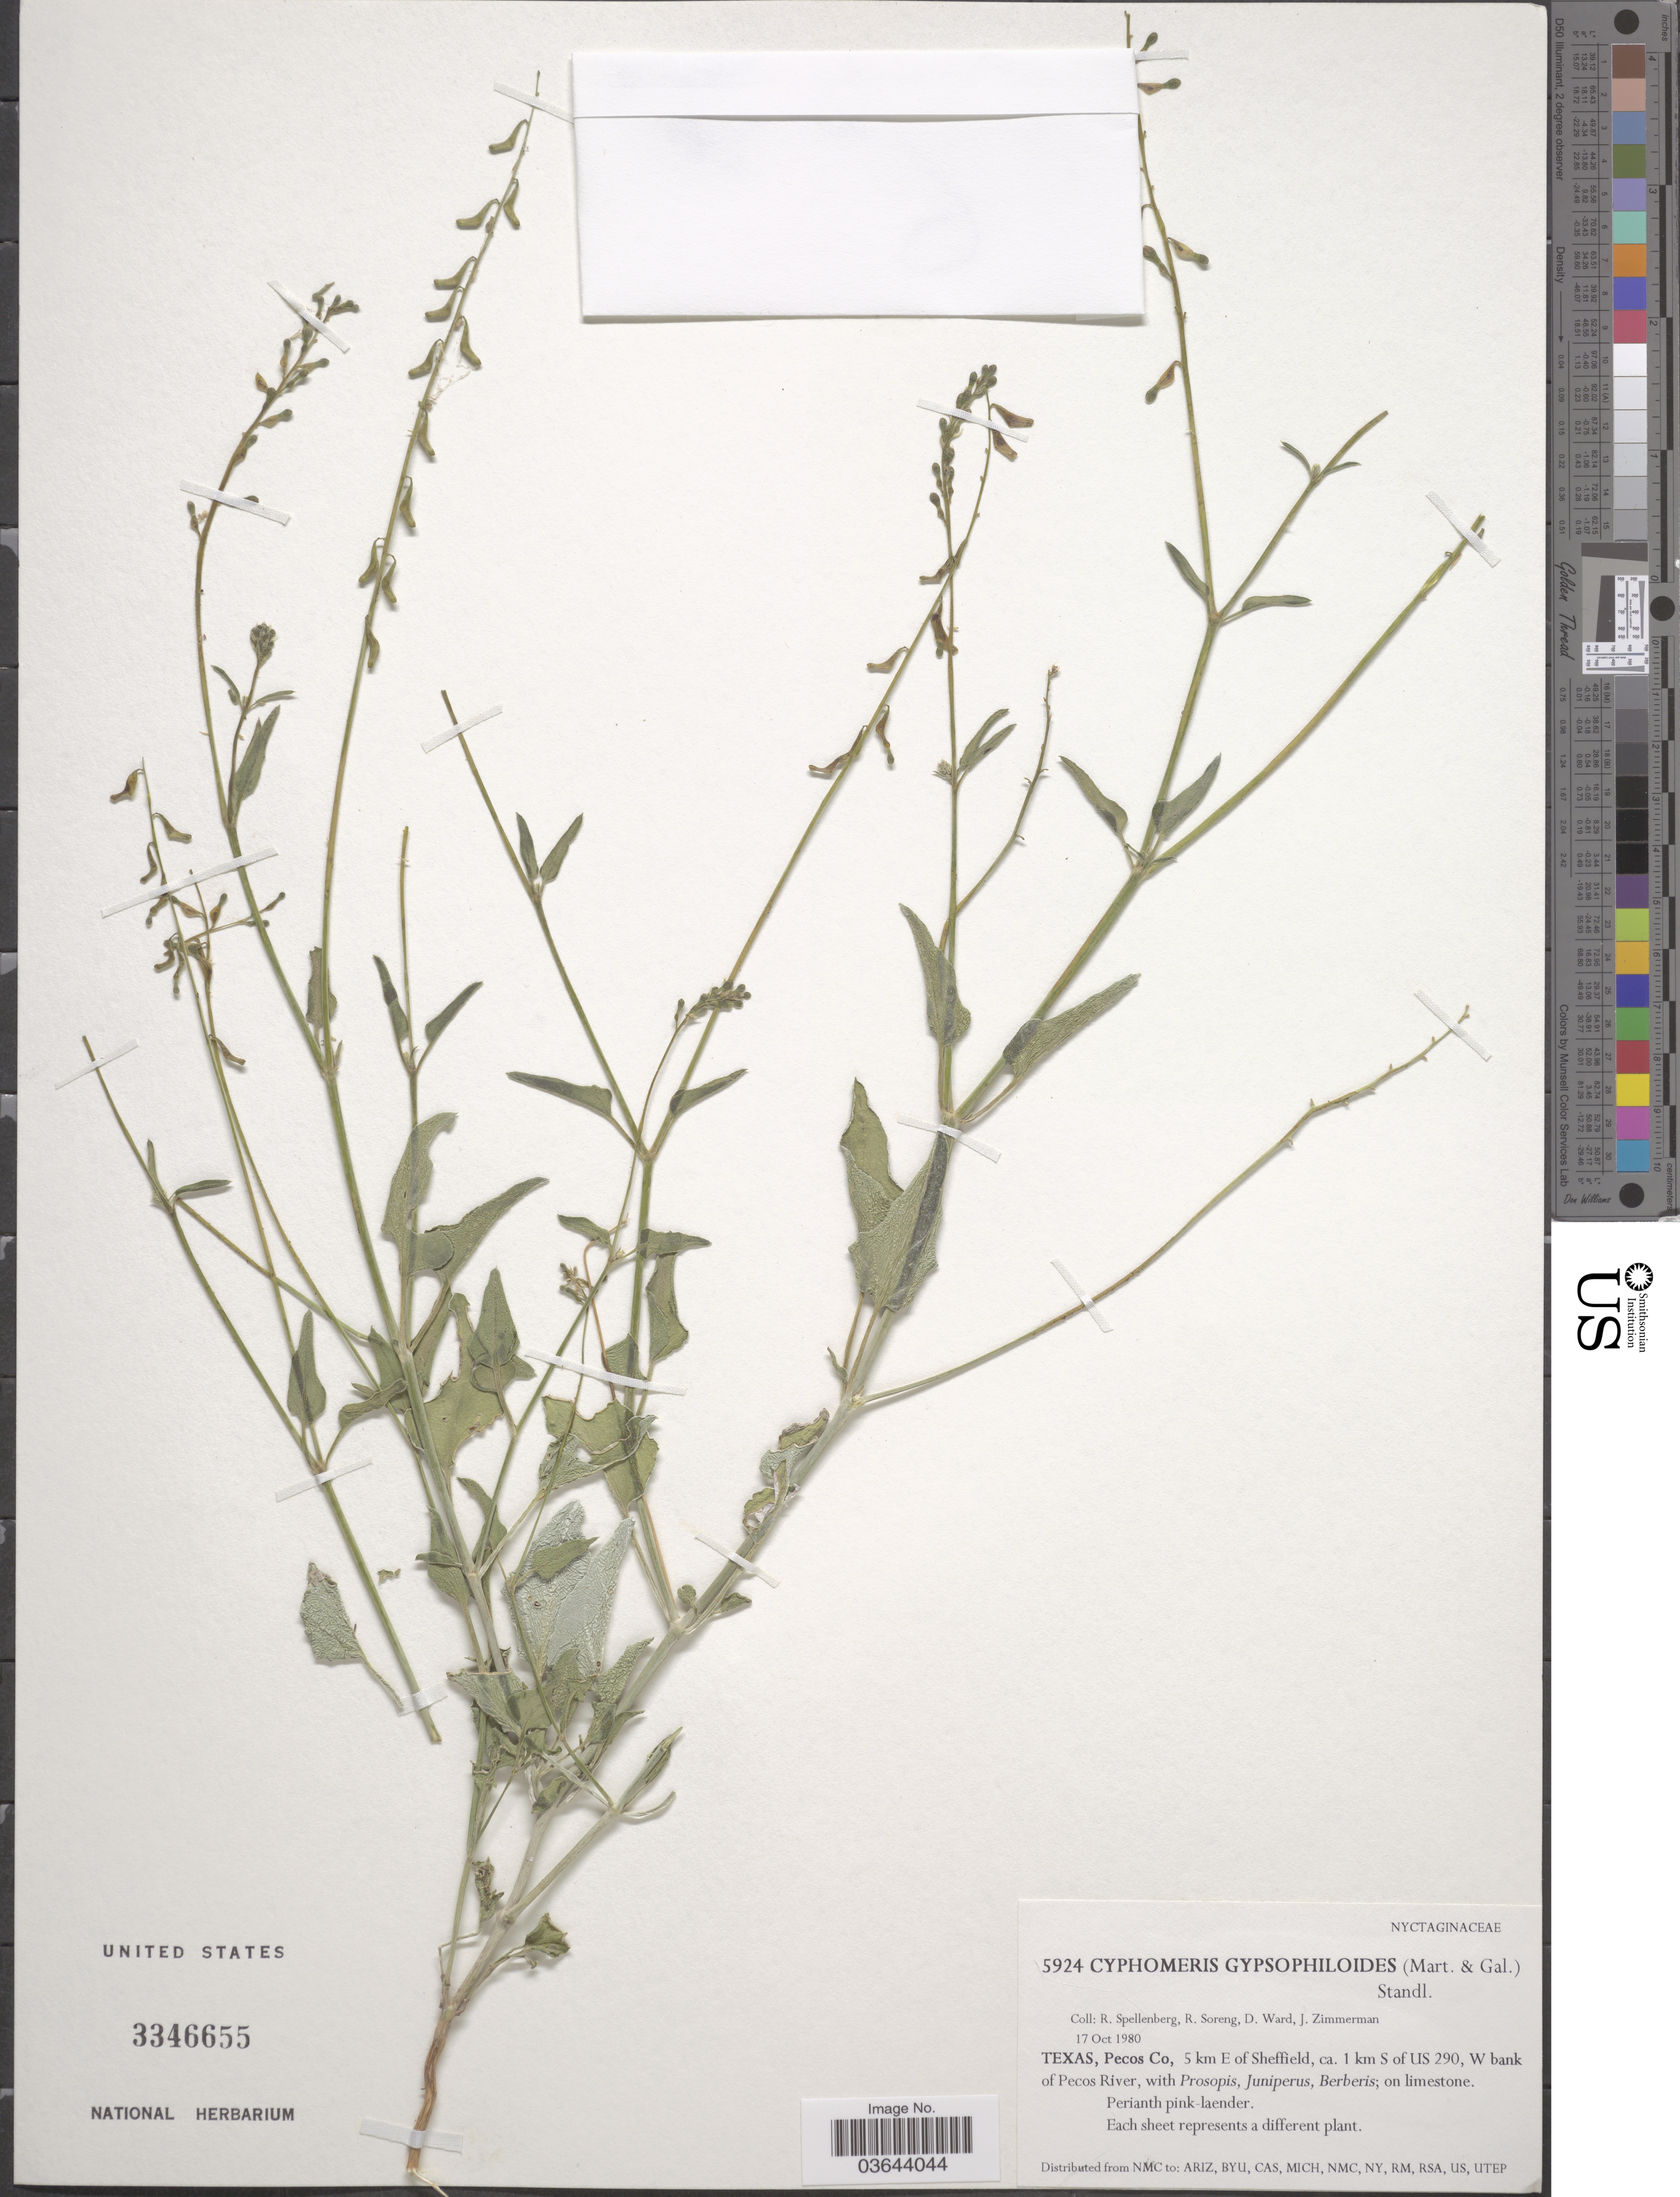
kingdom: Plantae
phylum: Tracheophyta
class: Magnoliopsida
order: Caryophyllales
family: Nyctaginaceae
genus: Cyphomeris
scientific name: Cyphomeris gypsophiloides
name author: (M. Martens & Galeotti) Standl.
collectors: R. Spellenberg, R. J. Soreng, D. Ward & J. Zimmerman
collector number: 5924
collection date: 1980-10-17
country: United States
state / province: Texas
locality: Pecos Co, 5 km E of Sheffield, ca. 1 km S of US 290, W bank of Pecos River.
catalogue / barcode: US 3346655